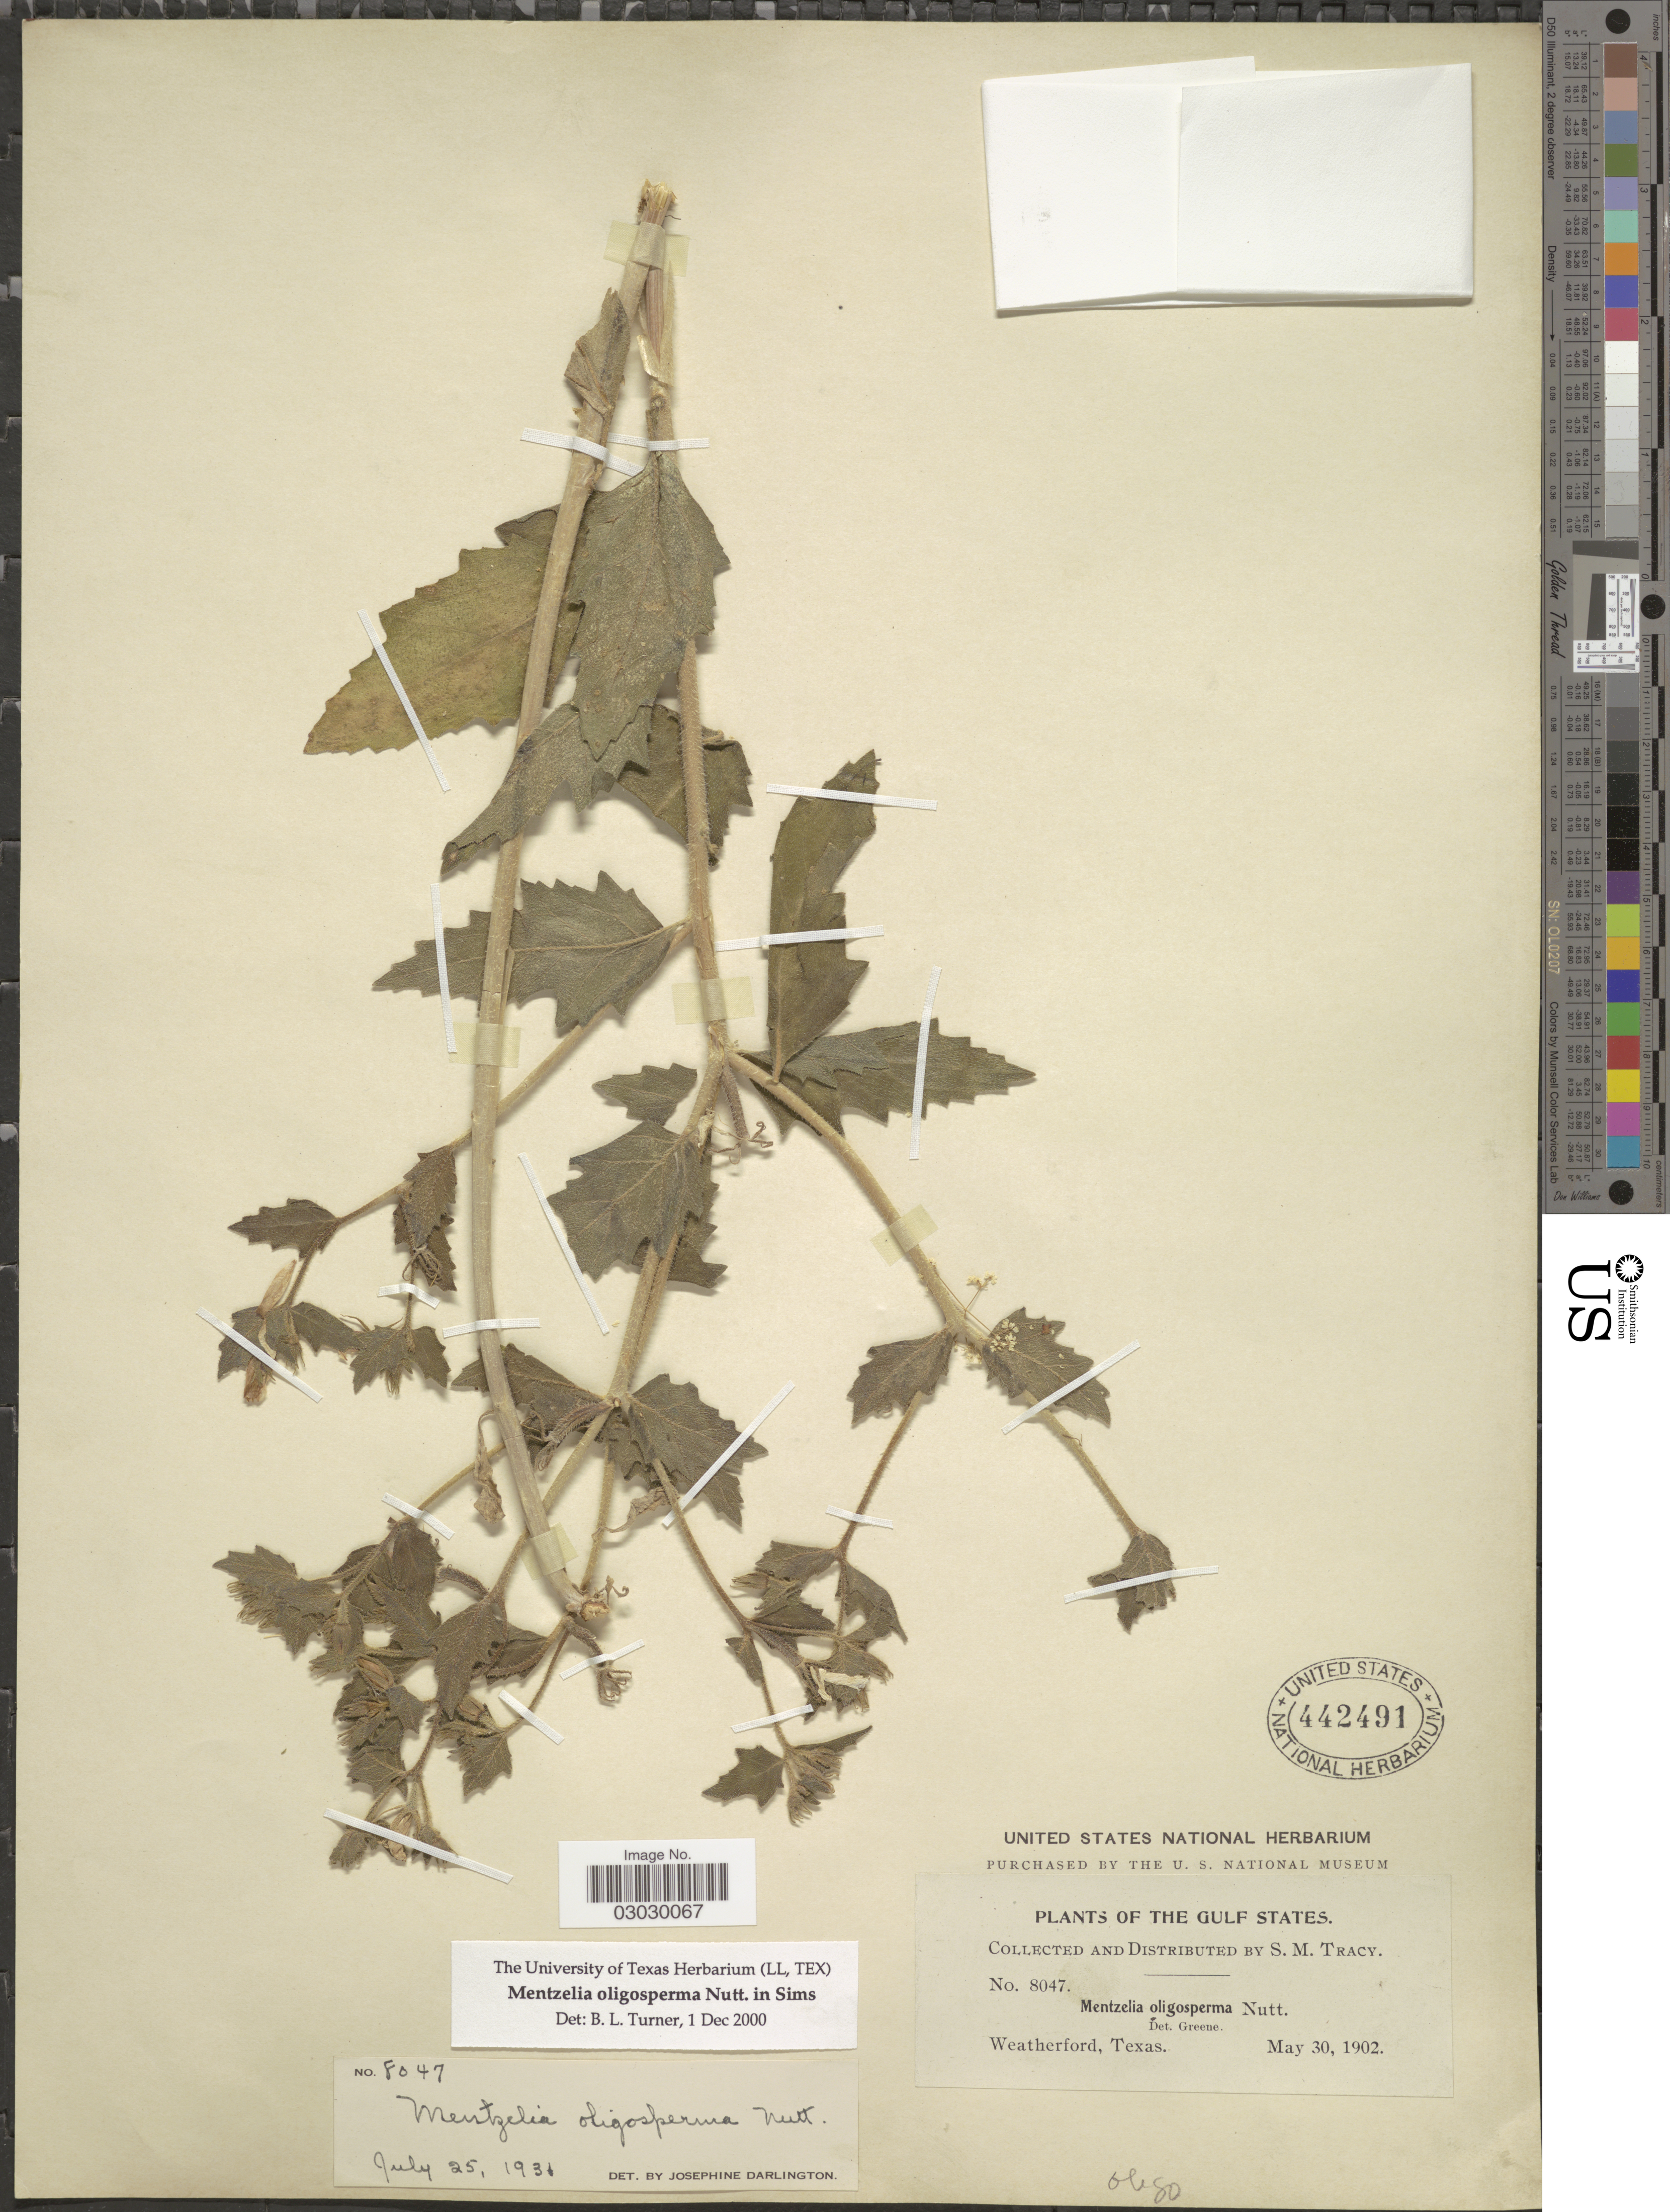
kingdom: Plantae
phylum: Tracheophyta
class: Magnoliopsida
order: Cornales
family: Loasaceae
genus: Mentzelia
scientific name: Mentzelia oligosperma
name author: Nutt. ex Sims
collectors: S. M. Tracy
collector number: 8047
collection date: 1902-05-30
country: United States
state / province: Texas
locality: Gulf States. Weatherford.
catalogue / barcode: US 442491